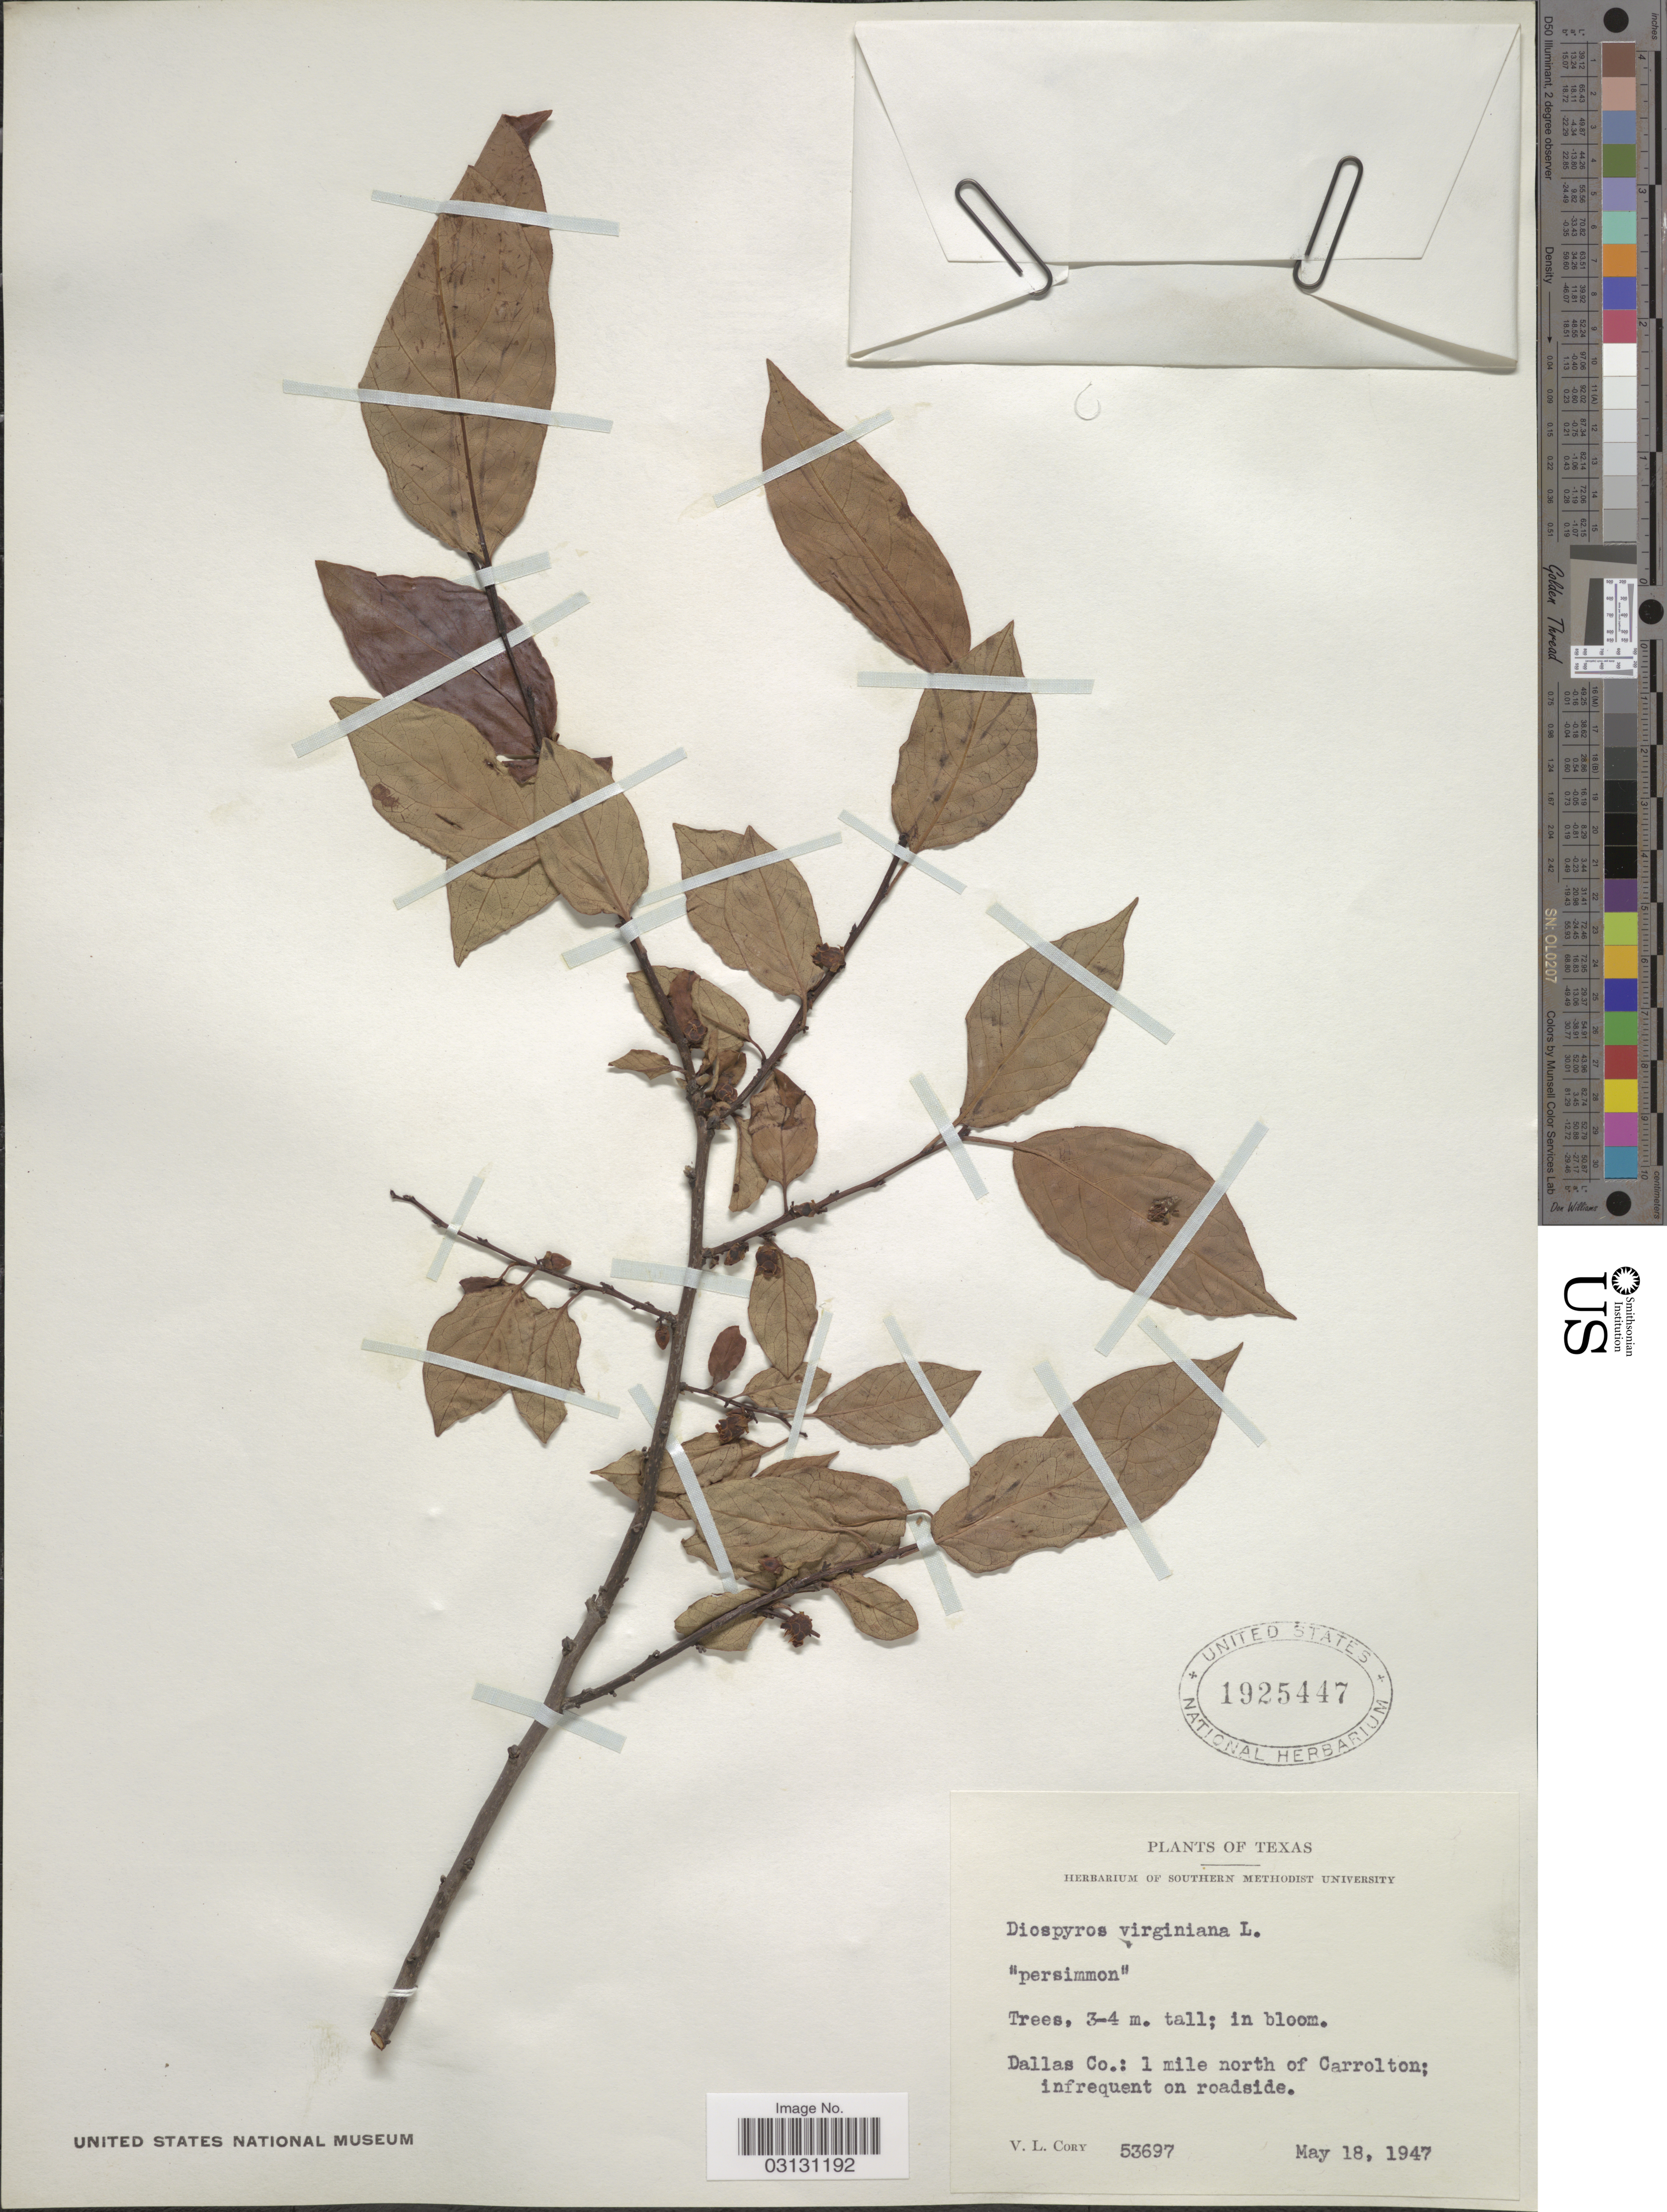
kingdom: Plantae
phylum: Tracheophyta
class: Magnoliopsida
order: Ericales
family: Ebenaceae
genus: Diospyros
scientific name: Diospyros virginiana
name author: L.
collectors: V. Cory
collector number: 53697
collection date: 1947-05-18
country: United States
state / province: Texas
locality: Dallas Co.: 1 mile north of Carrolton.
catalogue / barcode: US 1925447